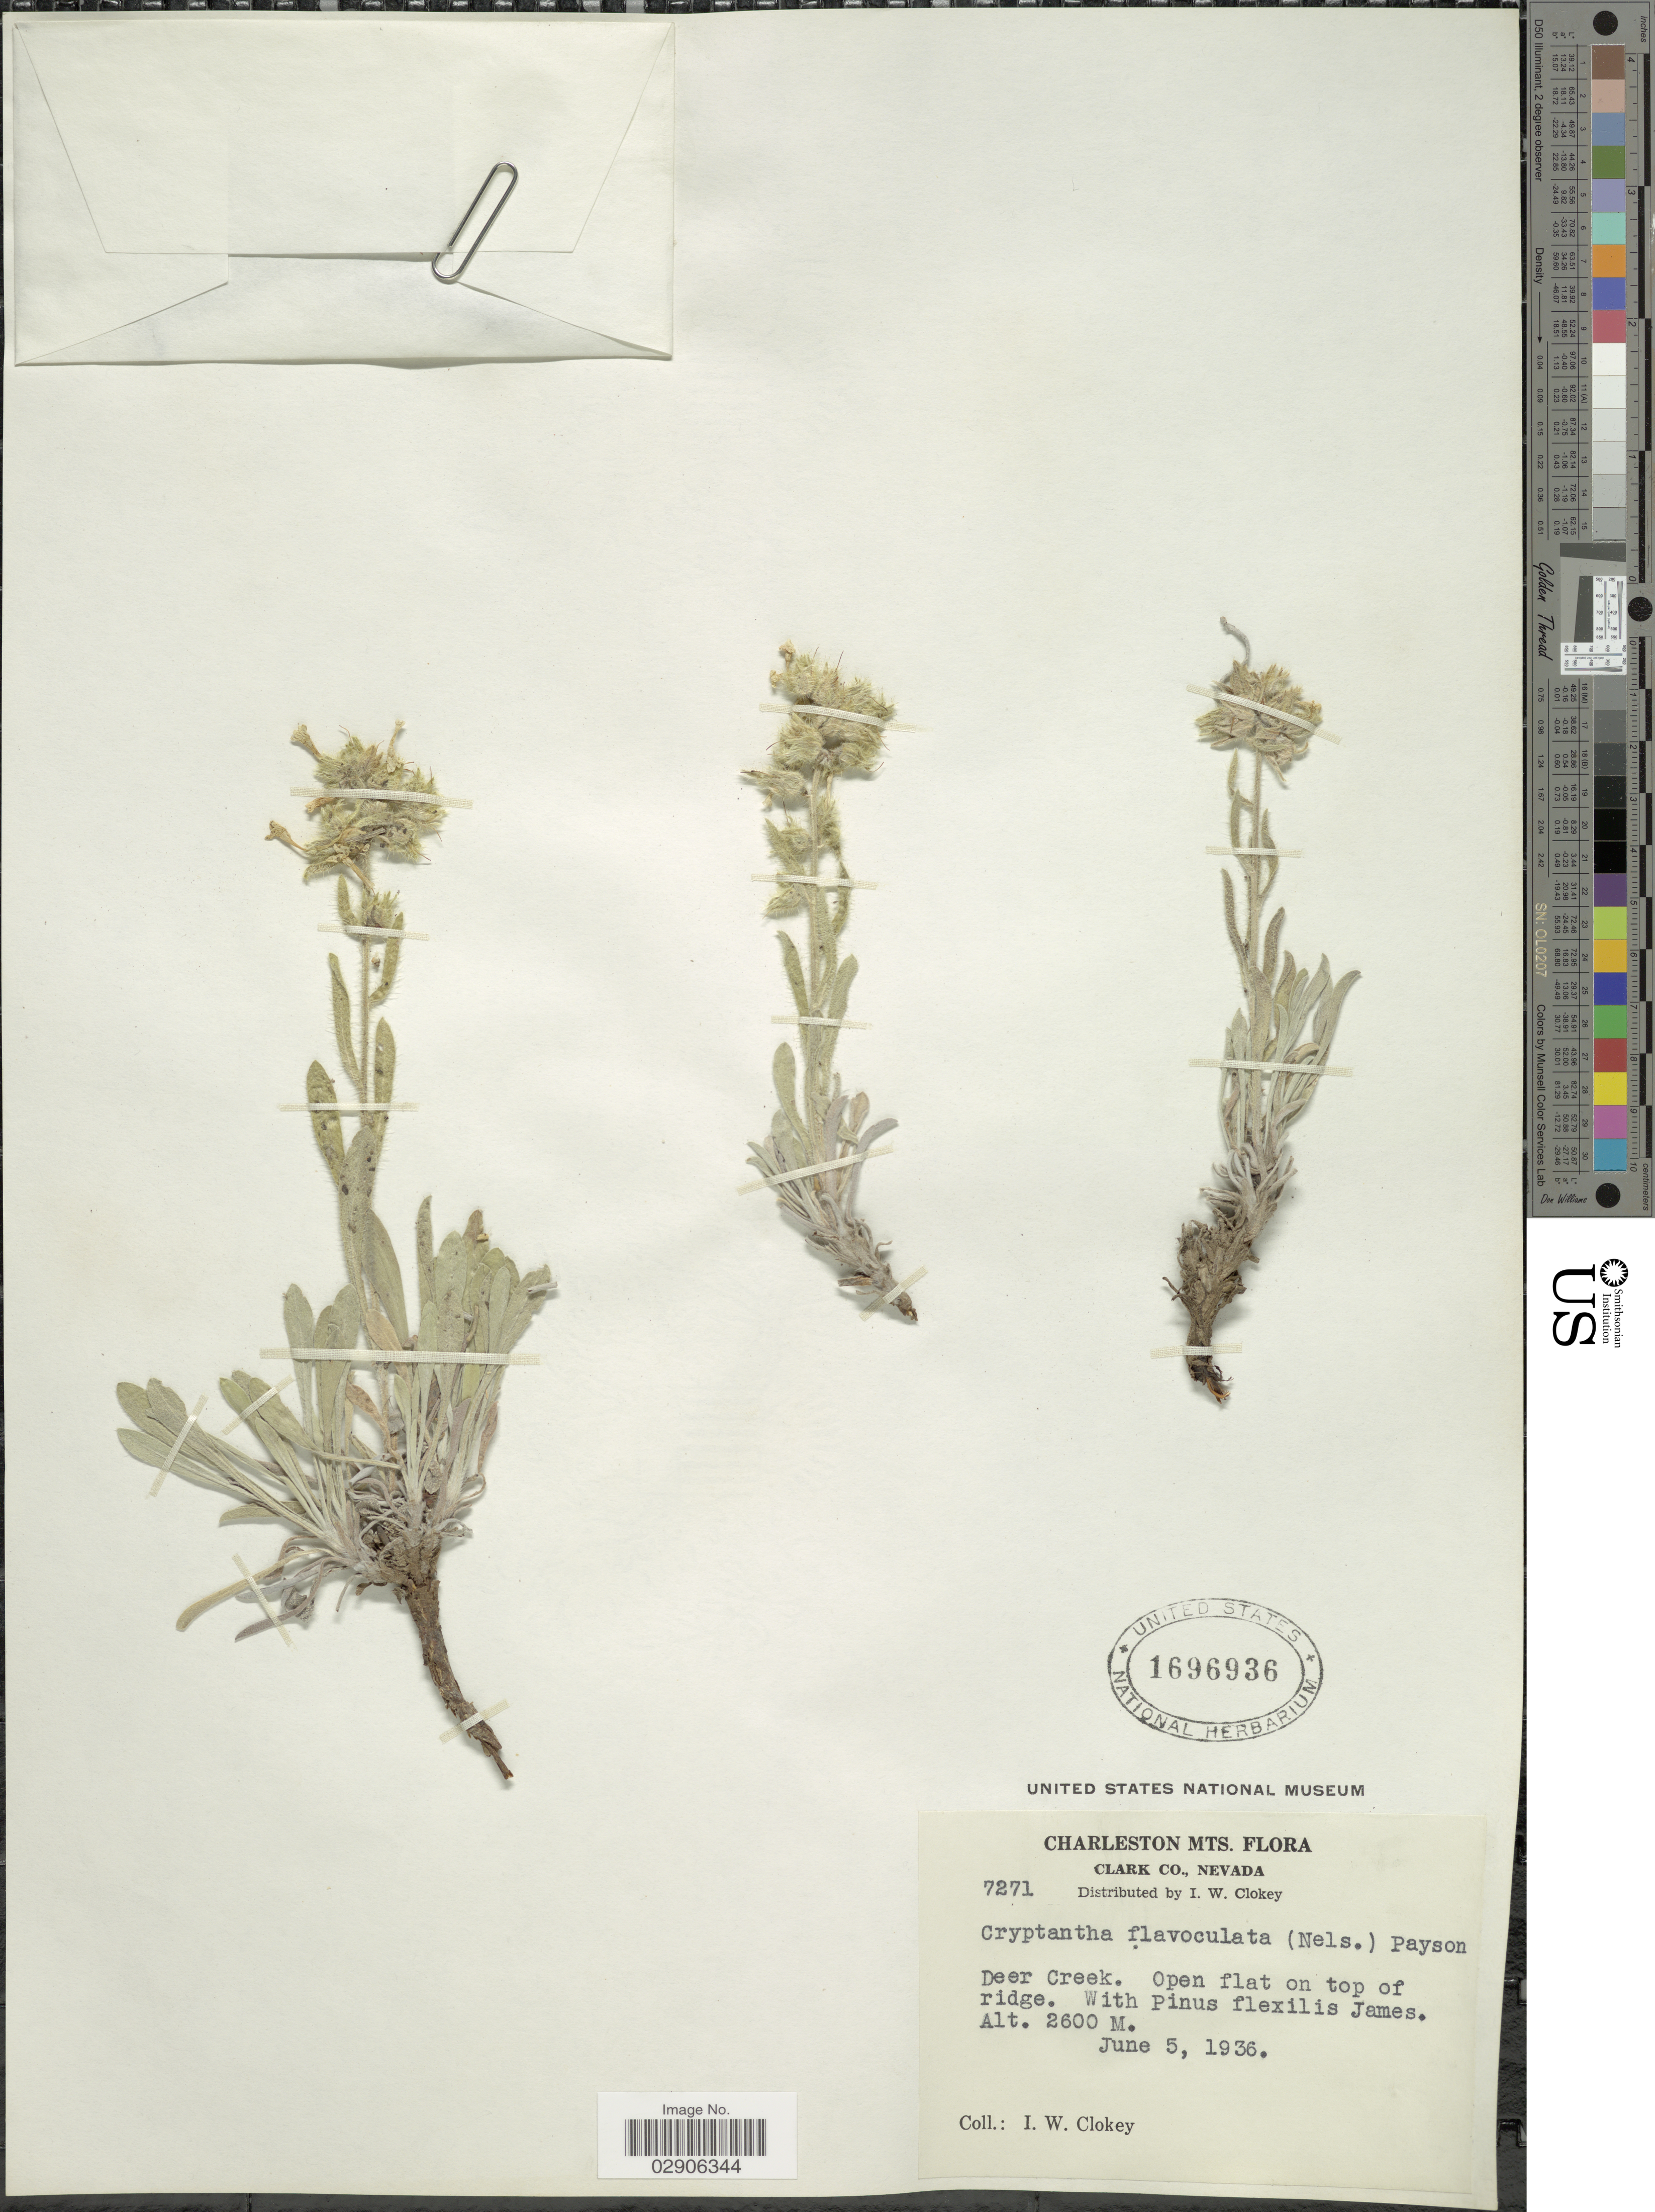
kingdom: Plantae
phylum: Tracheophyta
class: Magnoliopsida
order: Boraginales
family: Boraginaceae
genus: Cryptantha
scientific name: Cryptantha flavoculata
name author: (A. Nelson) Payson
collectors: I. W. Clokey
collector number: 7271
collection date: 1936-06-05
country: United States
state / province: Nevada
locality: Charleston Mts., Clark Co., Deer Creek, Open flat on top of ridge.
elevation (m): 2600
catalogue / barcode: US 1696936